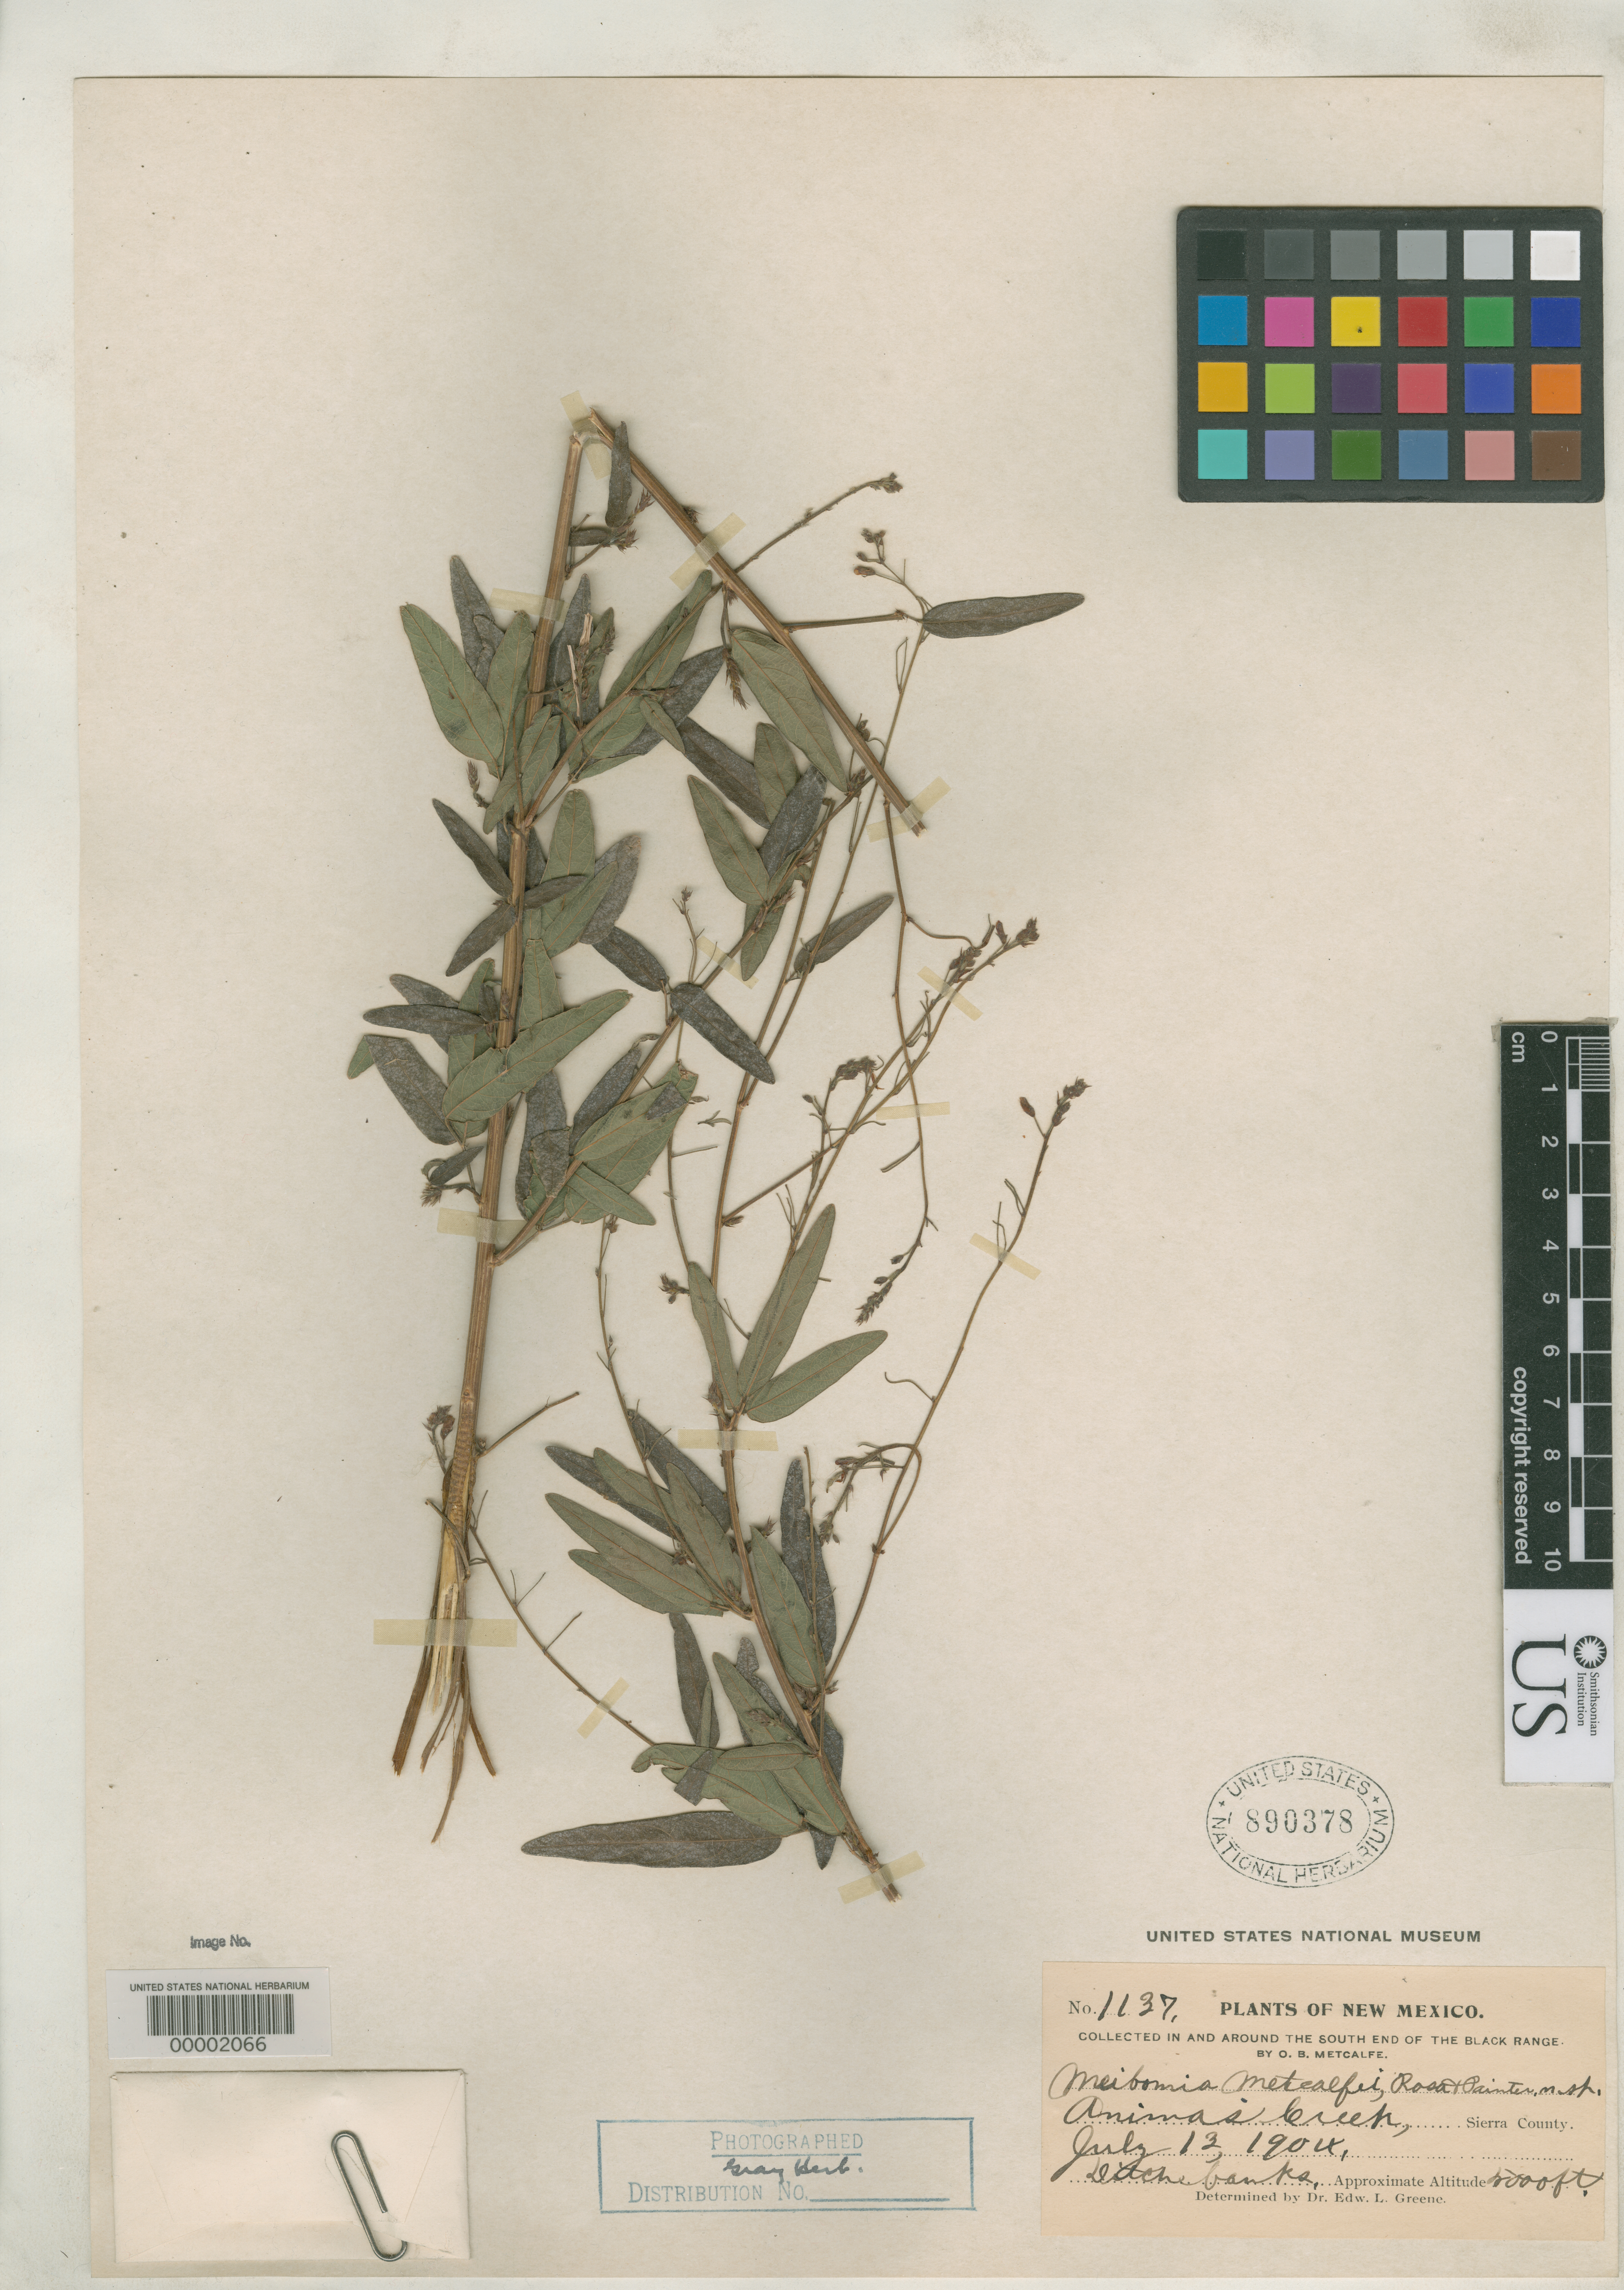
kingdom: Plantae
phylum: Tracheophyta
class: Magnoliopsida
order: Fabales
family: Fabaceae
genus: Meibomia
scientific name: Meibomia metcalfei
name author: Rose & J.H. Painter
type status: Type Collection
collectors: O. B. Metcalfe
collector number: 1137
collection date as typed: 13 Jul 1904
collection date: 1904-07-13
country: United States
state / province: New Mexico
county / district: Grant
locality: Black Range, Animas Creek.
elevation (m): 1500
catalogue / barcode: US 890378